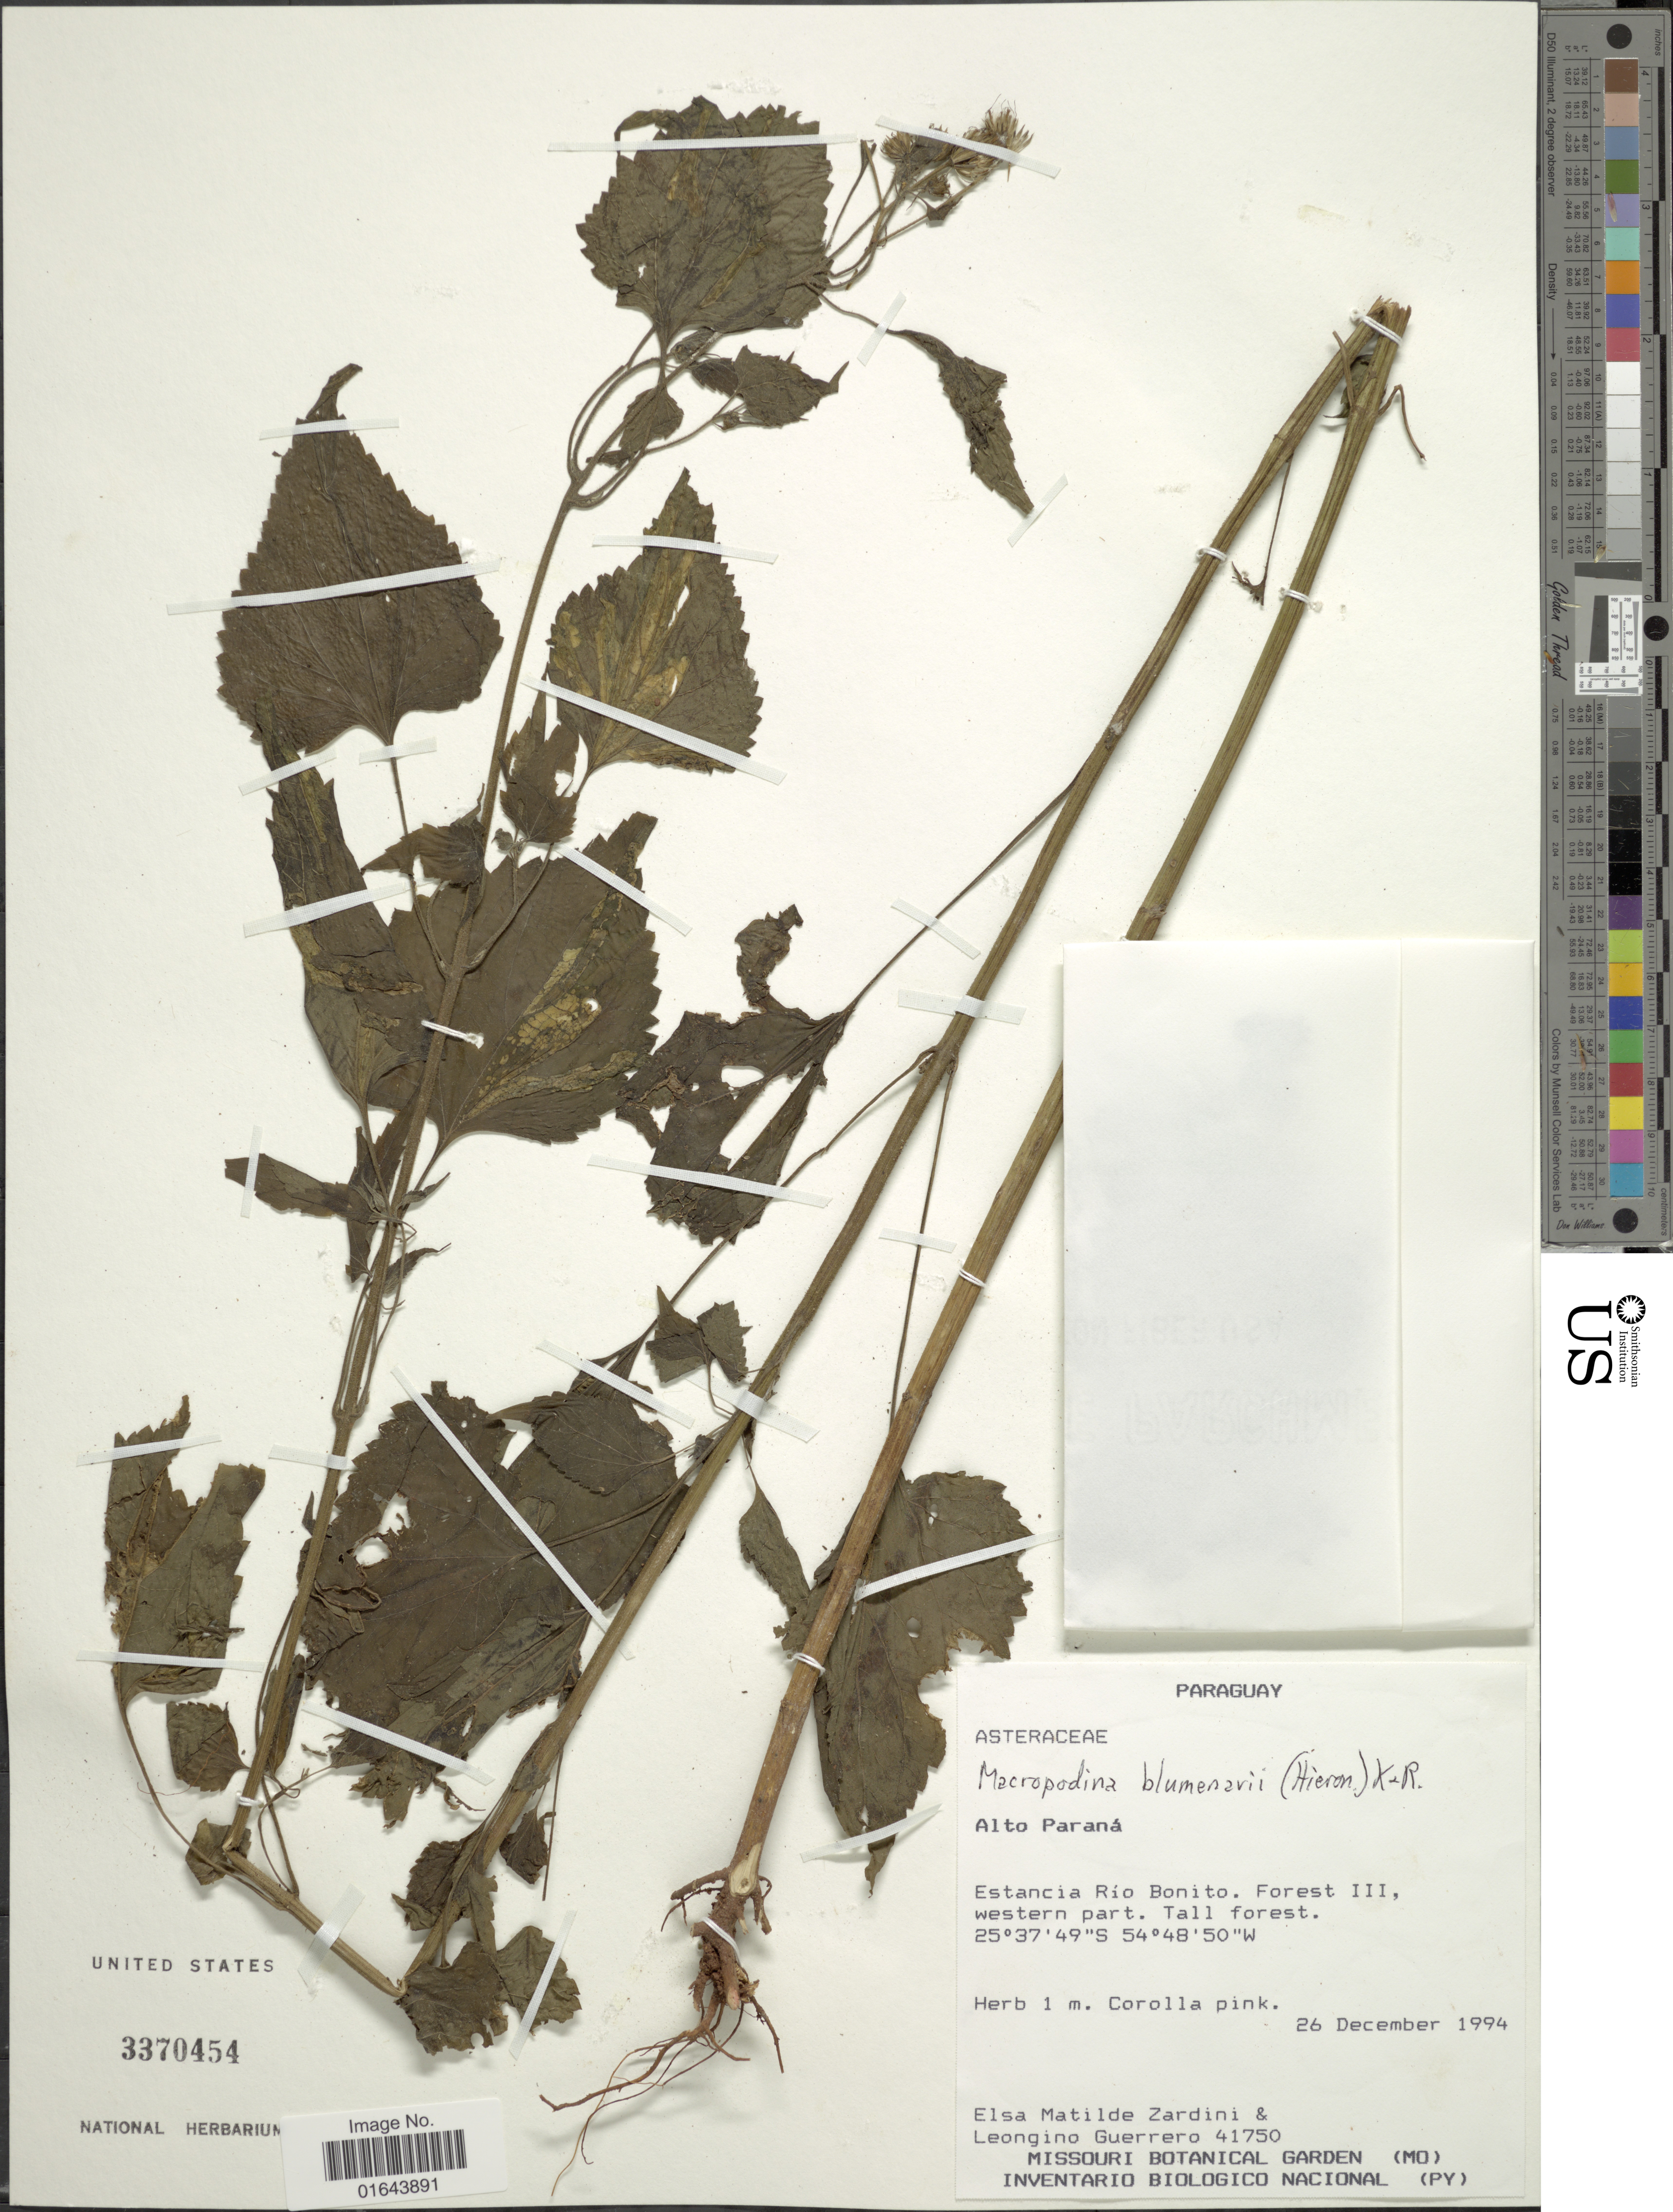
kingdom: Plantae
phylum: Tracheophyta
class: Magnoliopsida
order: Asterales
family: Asteraceae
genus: Macropodina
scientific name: Macropodina blumenavii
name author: (Hieron.) R.M. King & H. Rob.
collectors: E. M. Zardini & L. Guerrero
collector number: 41750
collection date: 1994-12-26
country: Paraguay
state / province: Alto Parana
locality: Alto Paraná. Estancia Rio Bonito. Forest III, western part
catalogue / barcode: US 3370454